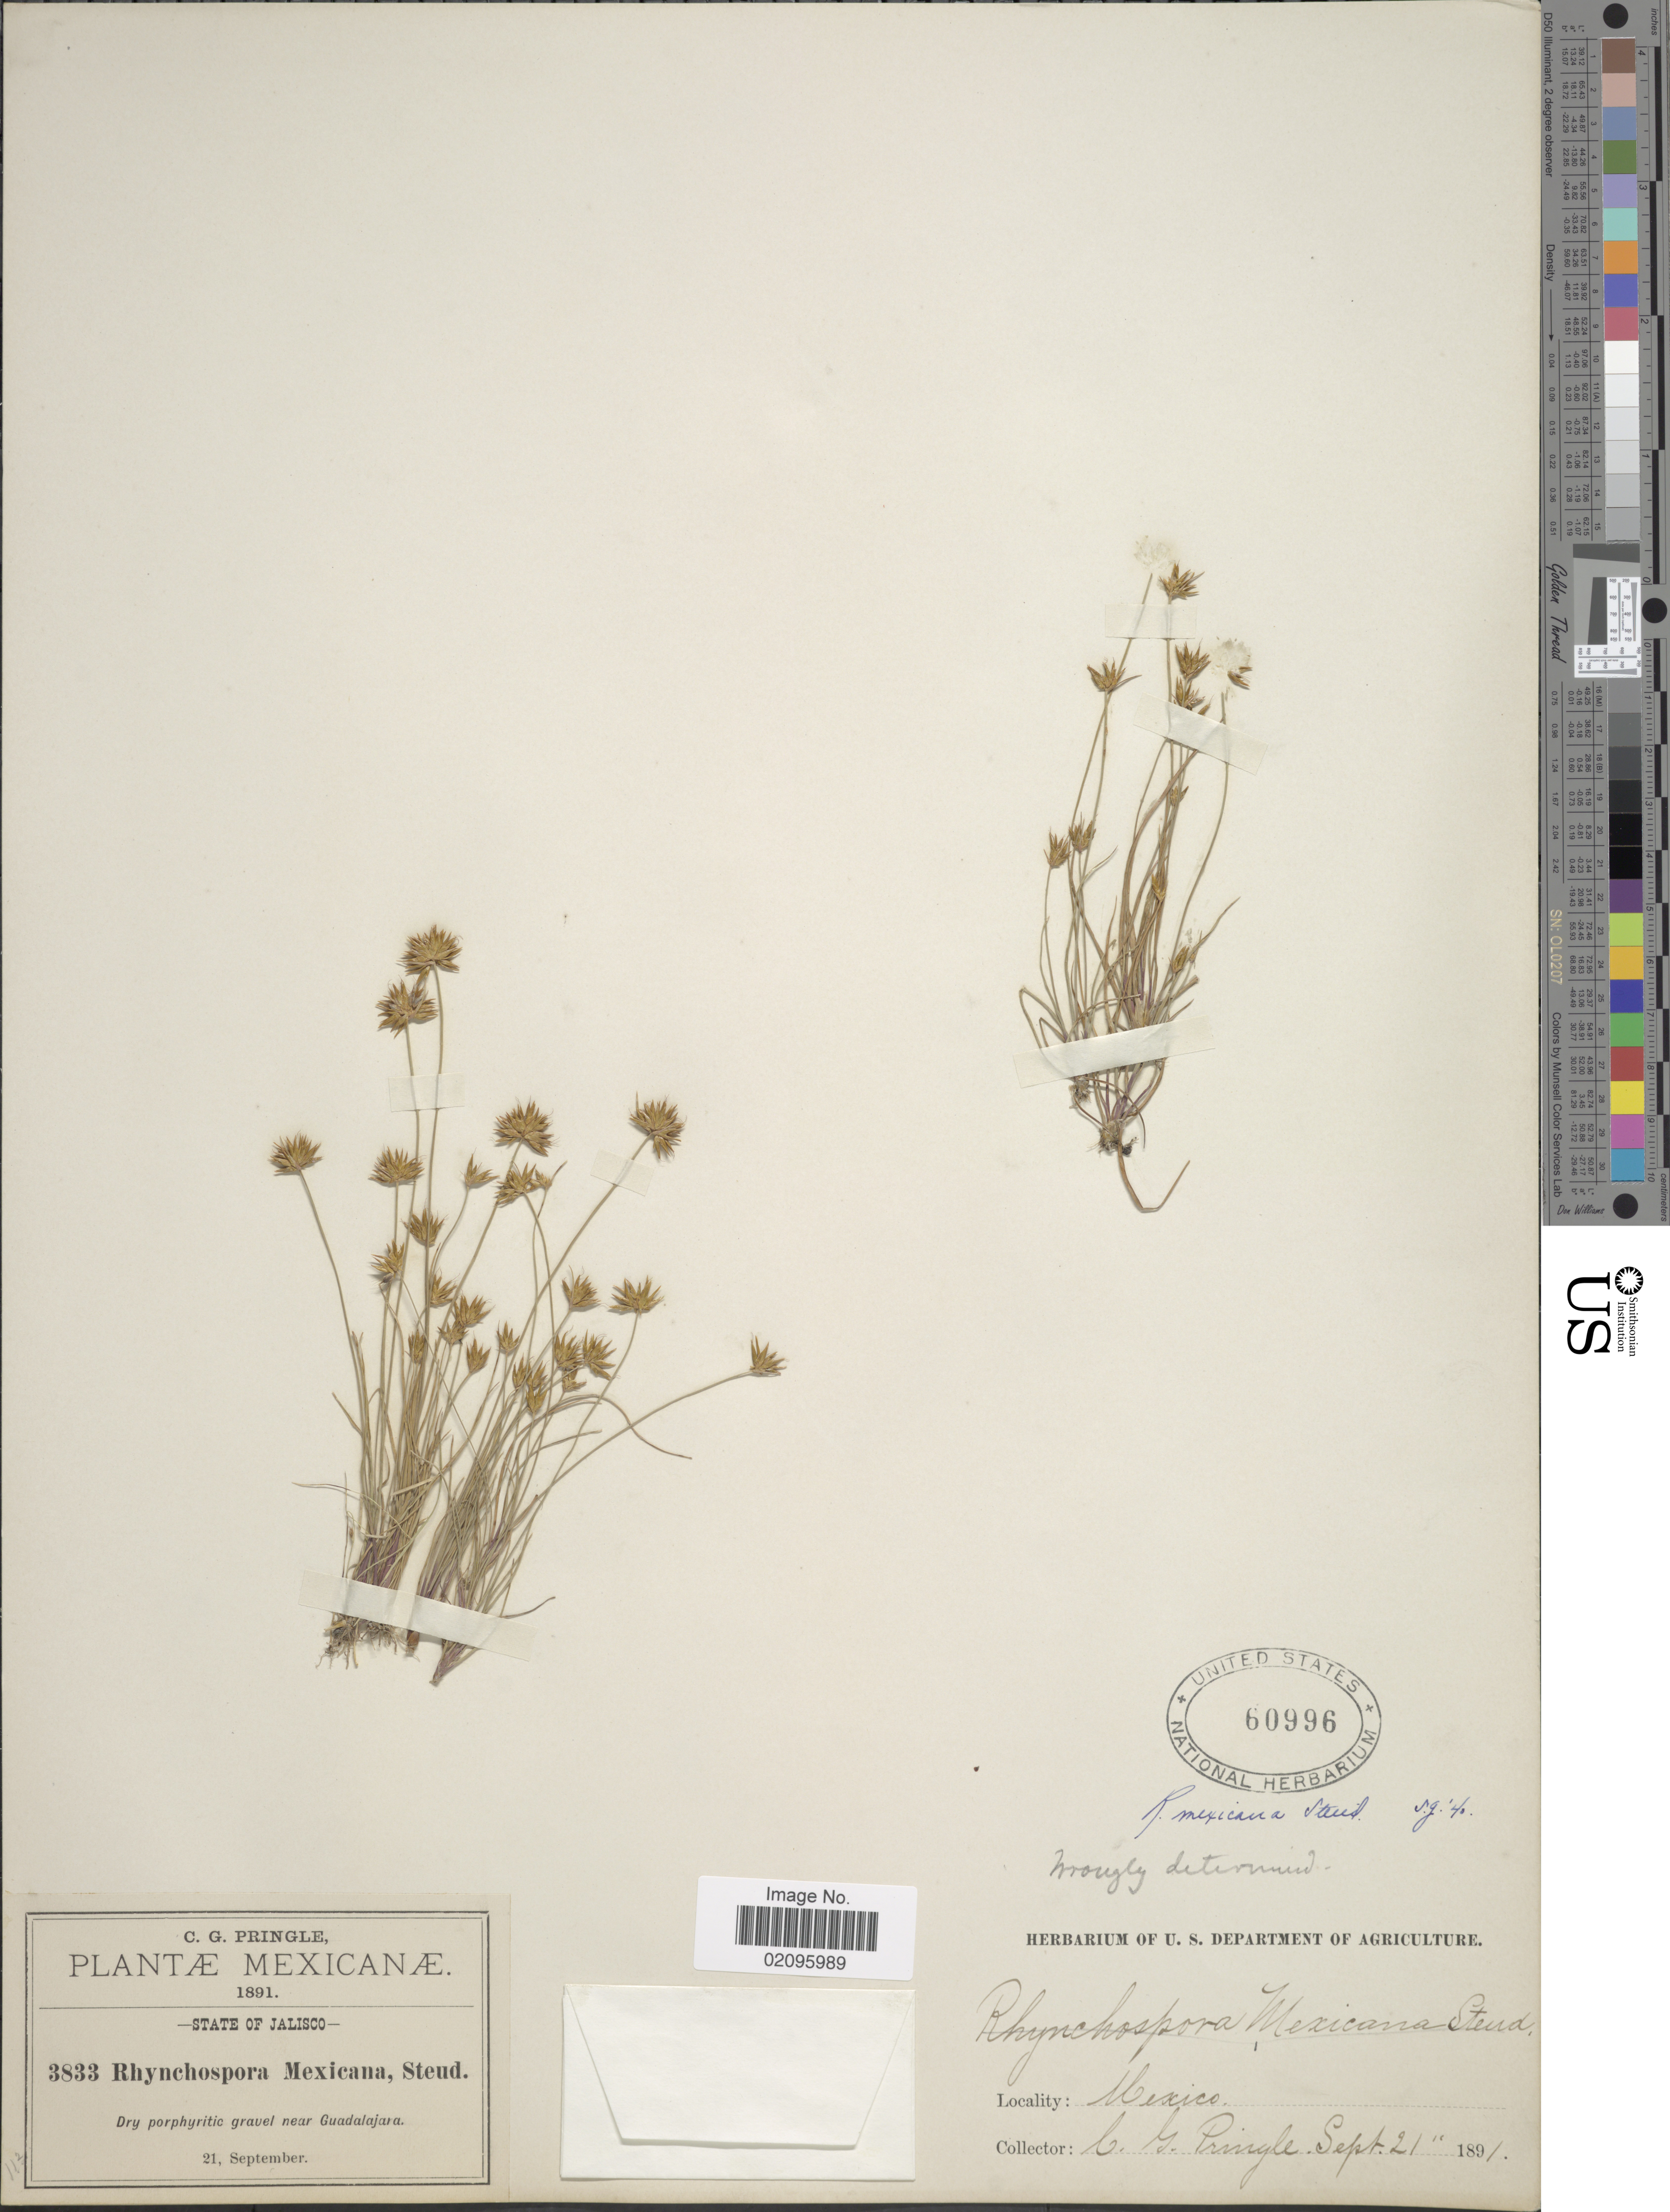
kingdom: Plantae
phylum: Tracheophyta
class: Liliopsida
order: Poales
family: Cyperaceae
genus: Rhynchospora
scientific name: Rhynchospora mexicana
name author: (Liebm.) Steud.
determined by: Alves, K.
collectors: C. G. Pringle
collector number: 3833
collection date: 1891-09-21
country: Mexico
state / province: Jalisco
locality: Dry porphyritic gravel near Guadalajara.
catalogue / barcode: US 60996